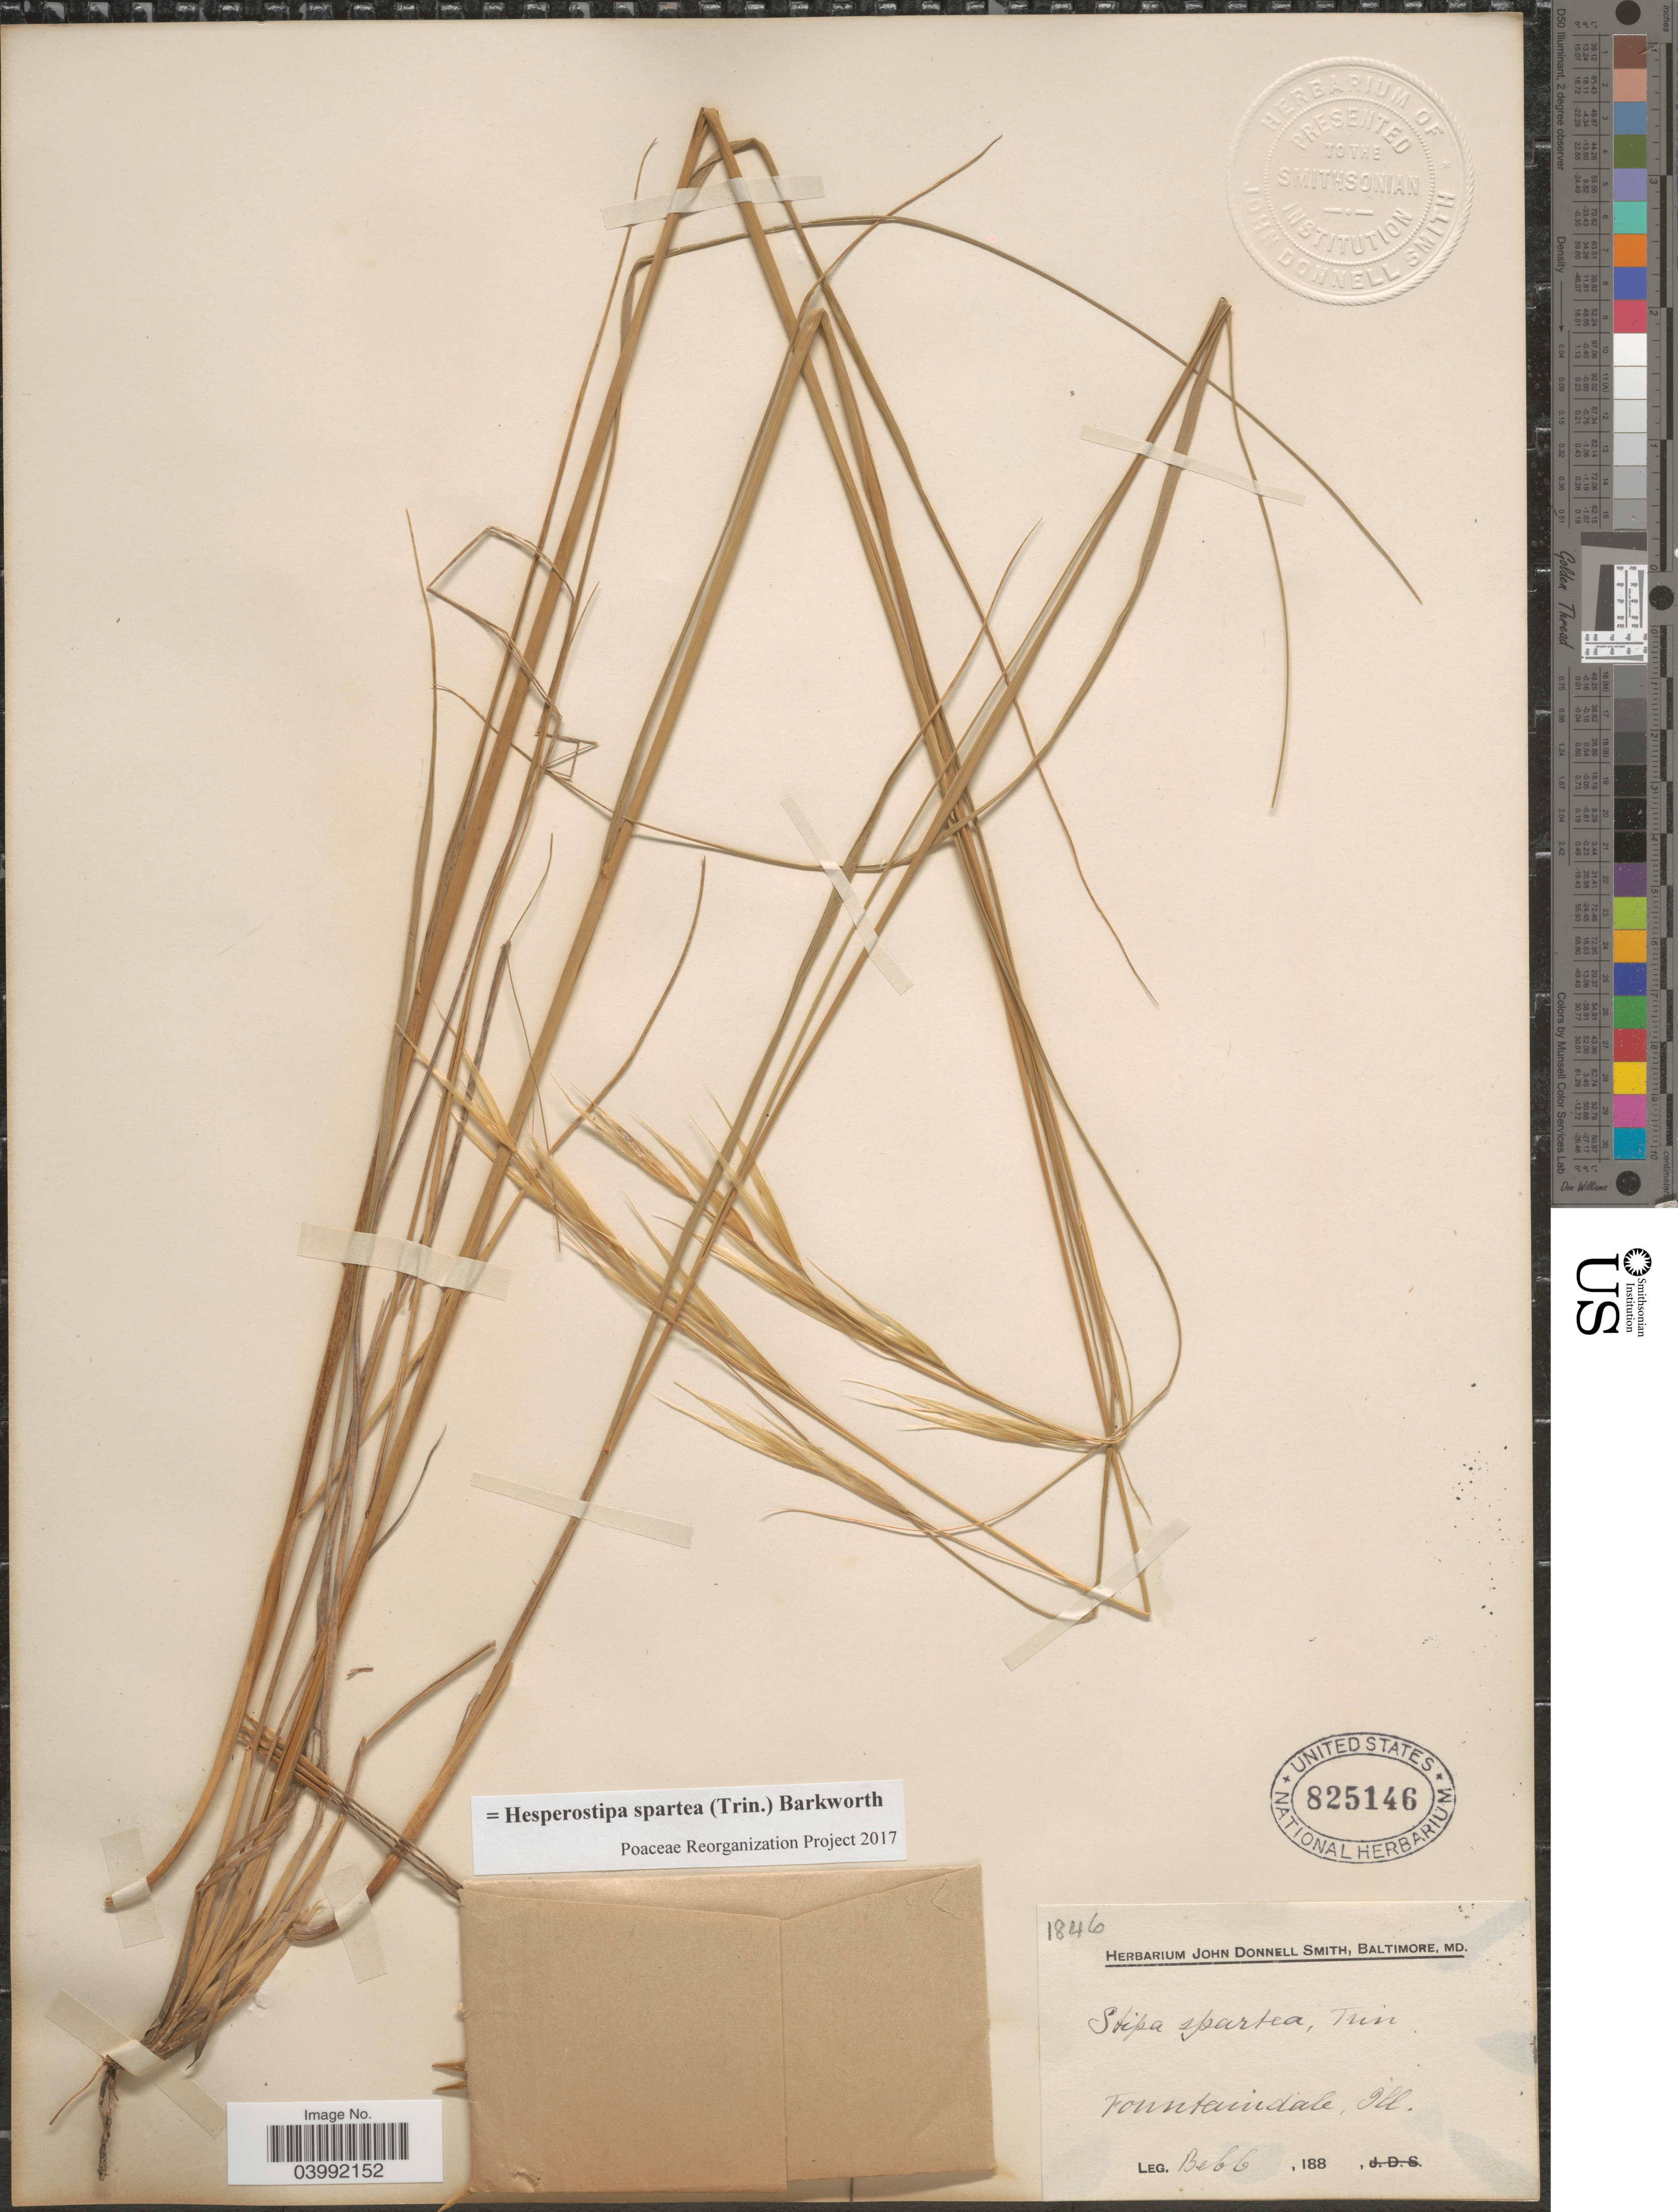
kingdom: Plantae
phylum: Tracheophyta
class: Liliopsida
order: Poales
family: Poaceae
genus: Hesperostipa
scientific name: Hesperostipa spartea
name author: (Trin.) Barkworth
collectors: -. Bebb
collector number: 1846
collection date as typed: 188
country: United States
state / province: Illinois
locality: Fountaindale.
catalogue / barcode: US 825146